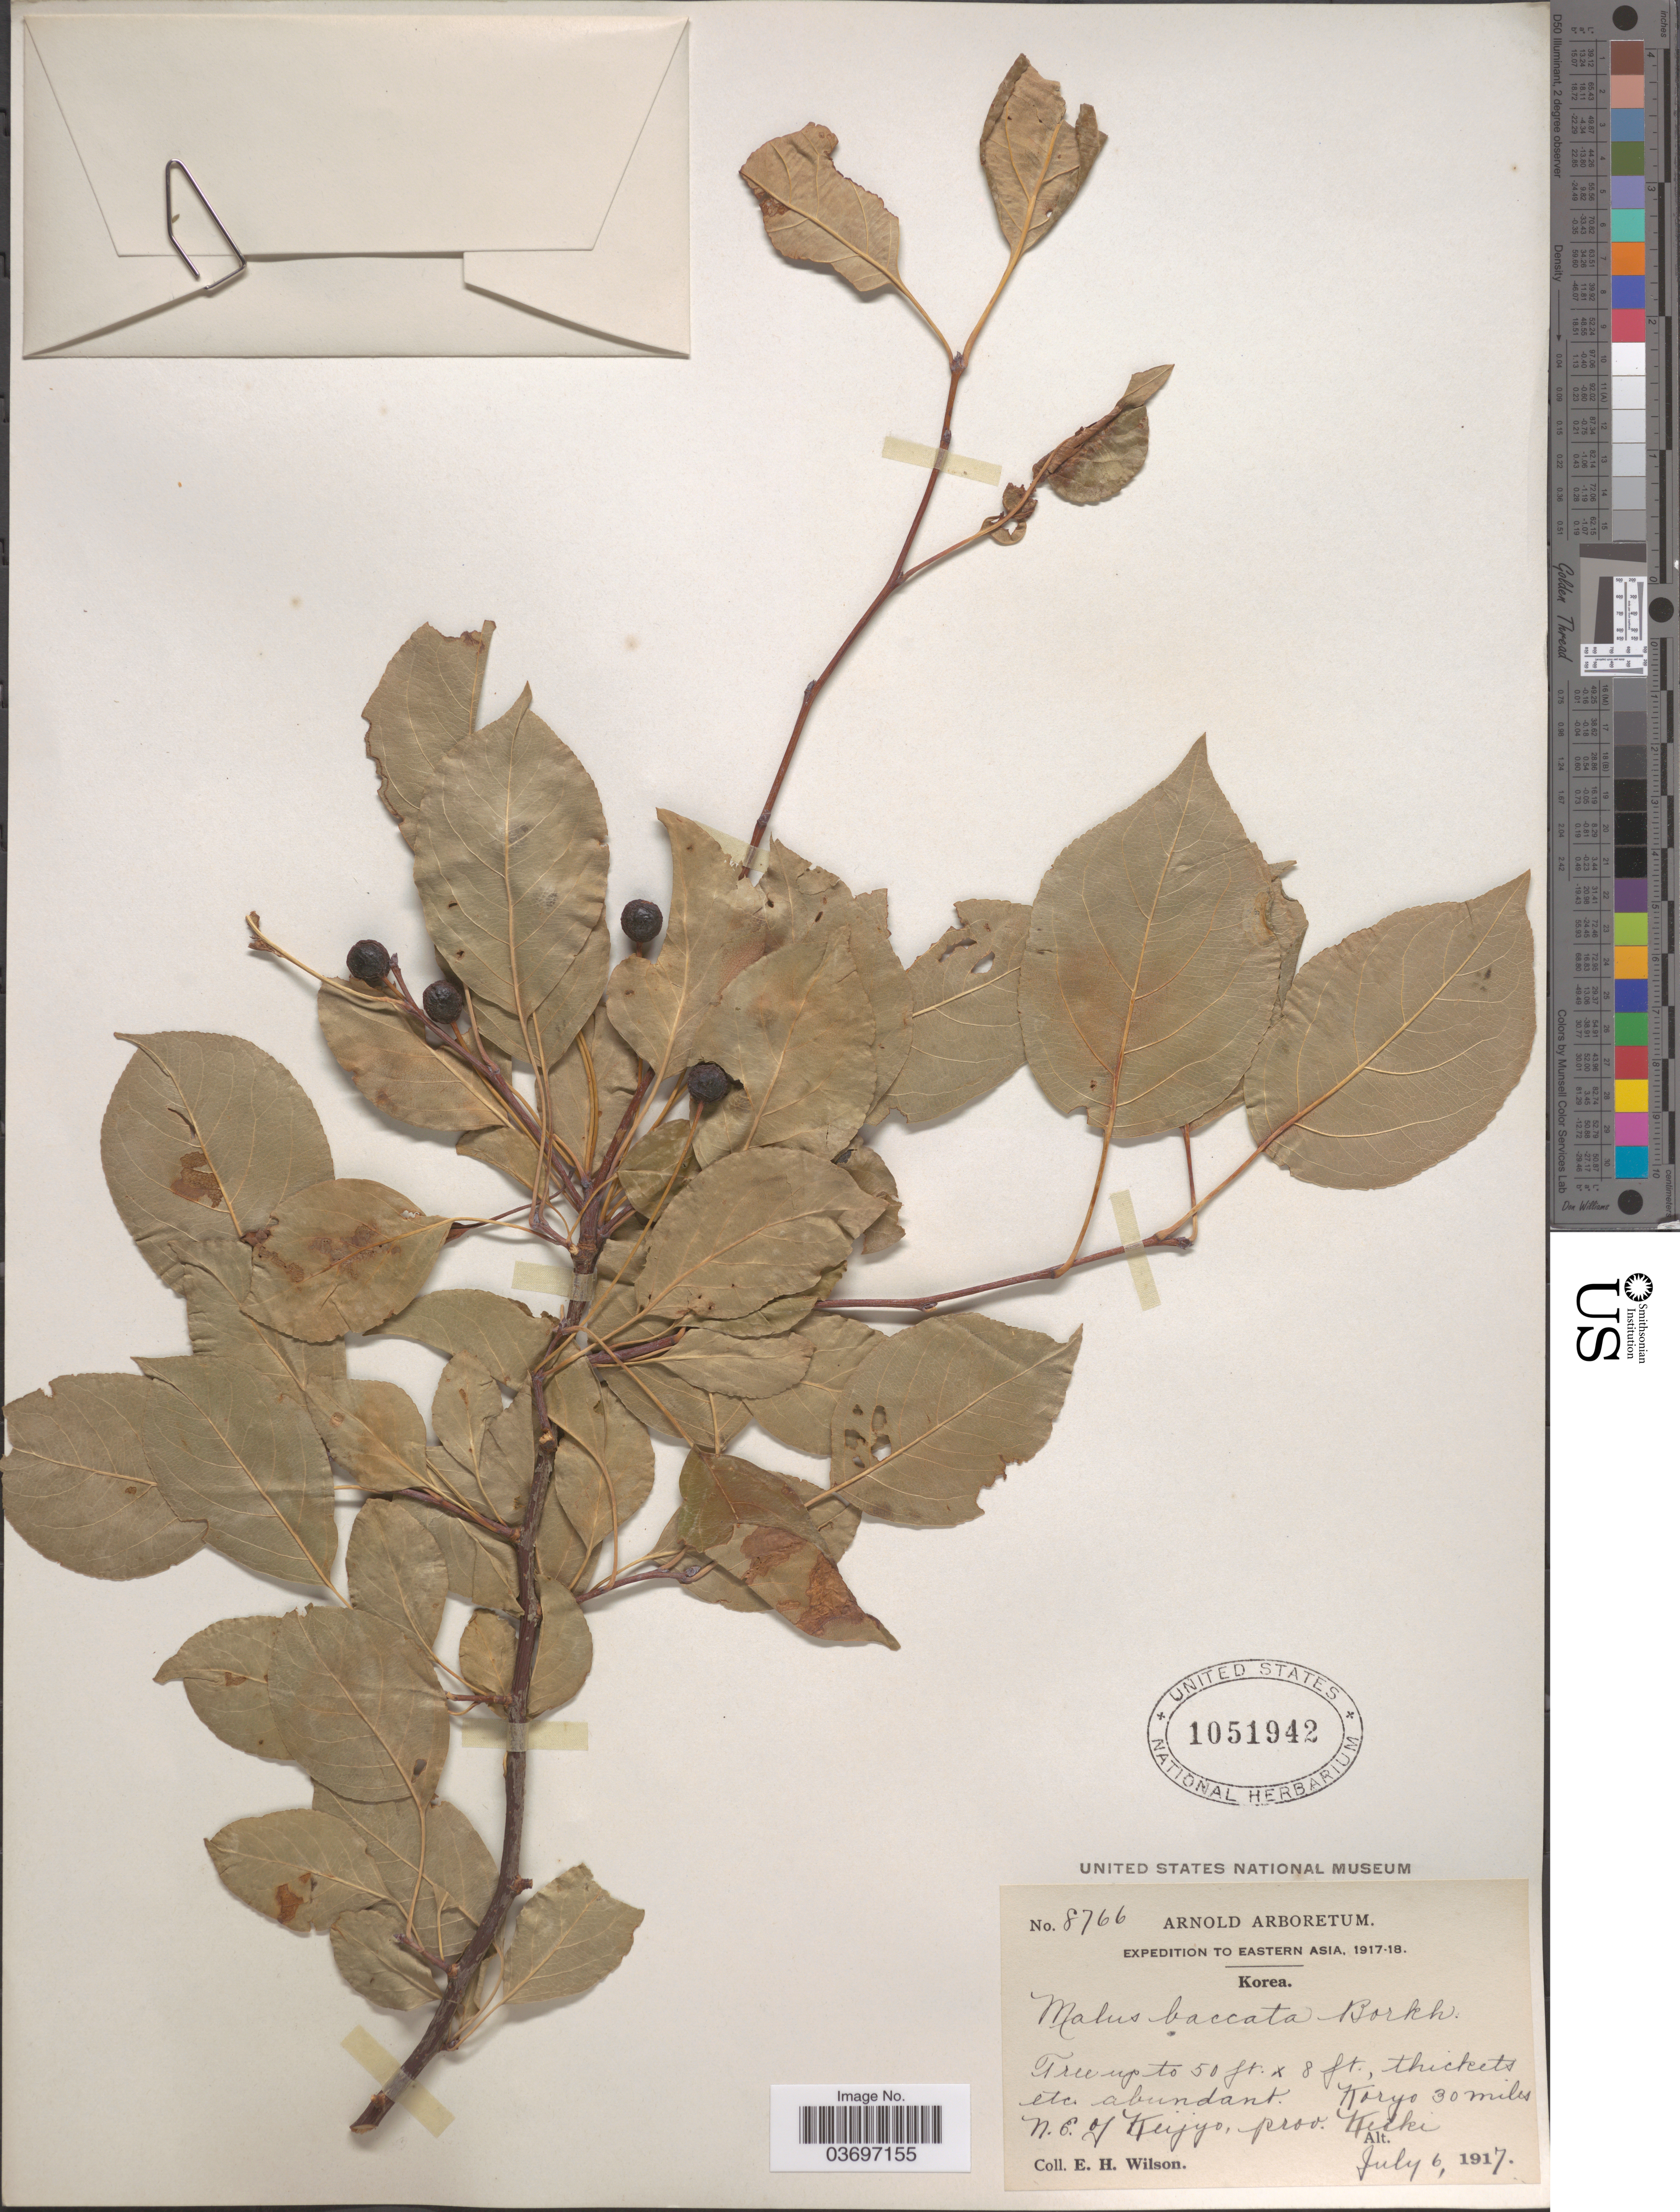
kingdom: Plantae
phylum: Tracheophyta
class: Magnoliopsida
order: Rosales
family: Rosaceae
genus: Malus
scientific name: Malus baccata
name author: (L.) Borkh.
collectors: E. Wilson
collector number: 8766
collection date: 1917-07-06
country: South Korea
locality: Koryo 30 miles N. E. of Keijyo, prov. Keiki.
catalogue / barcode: US 1051942